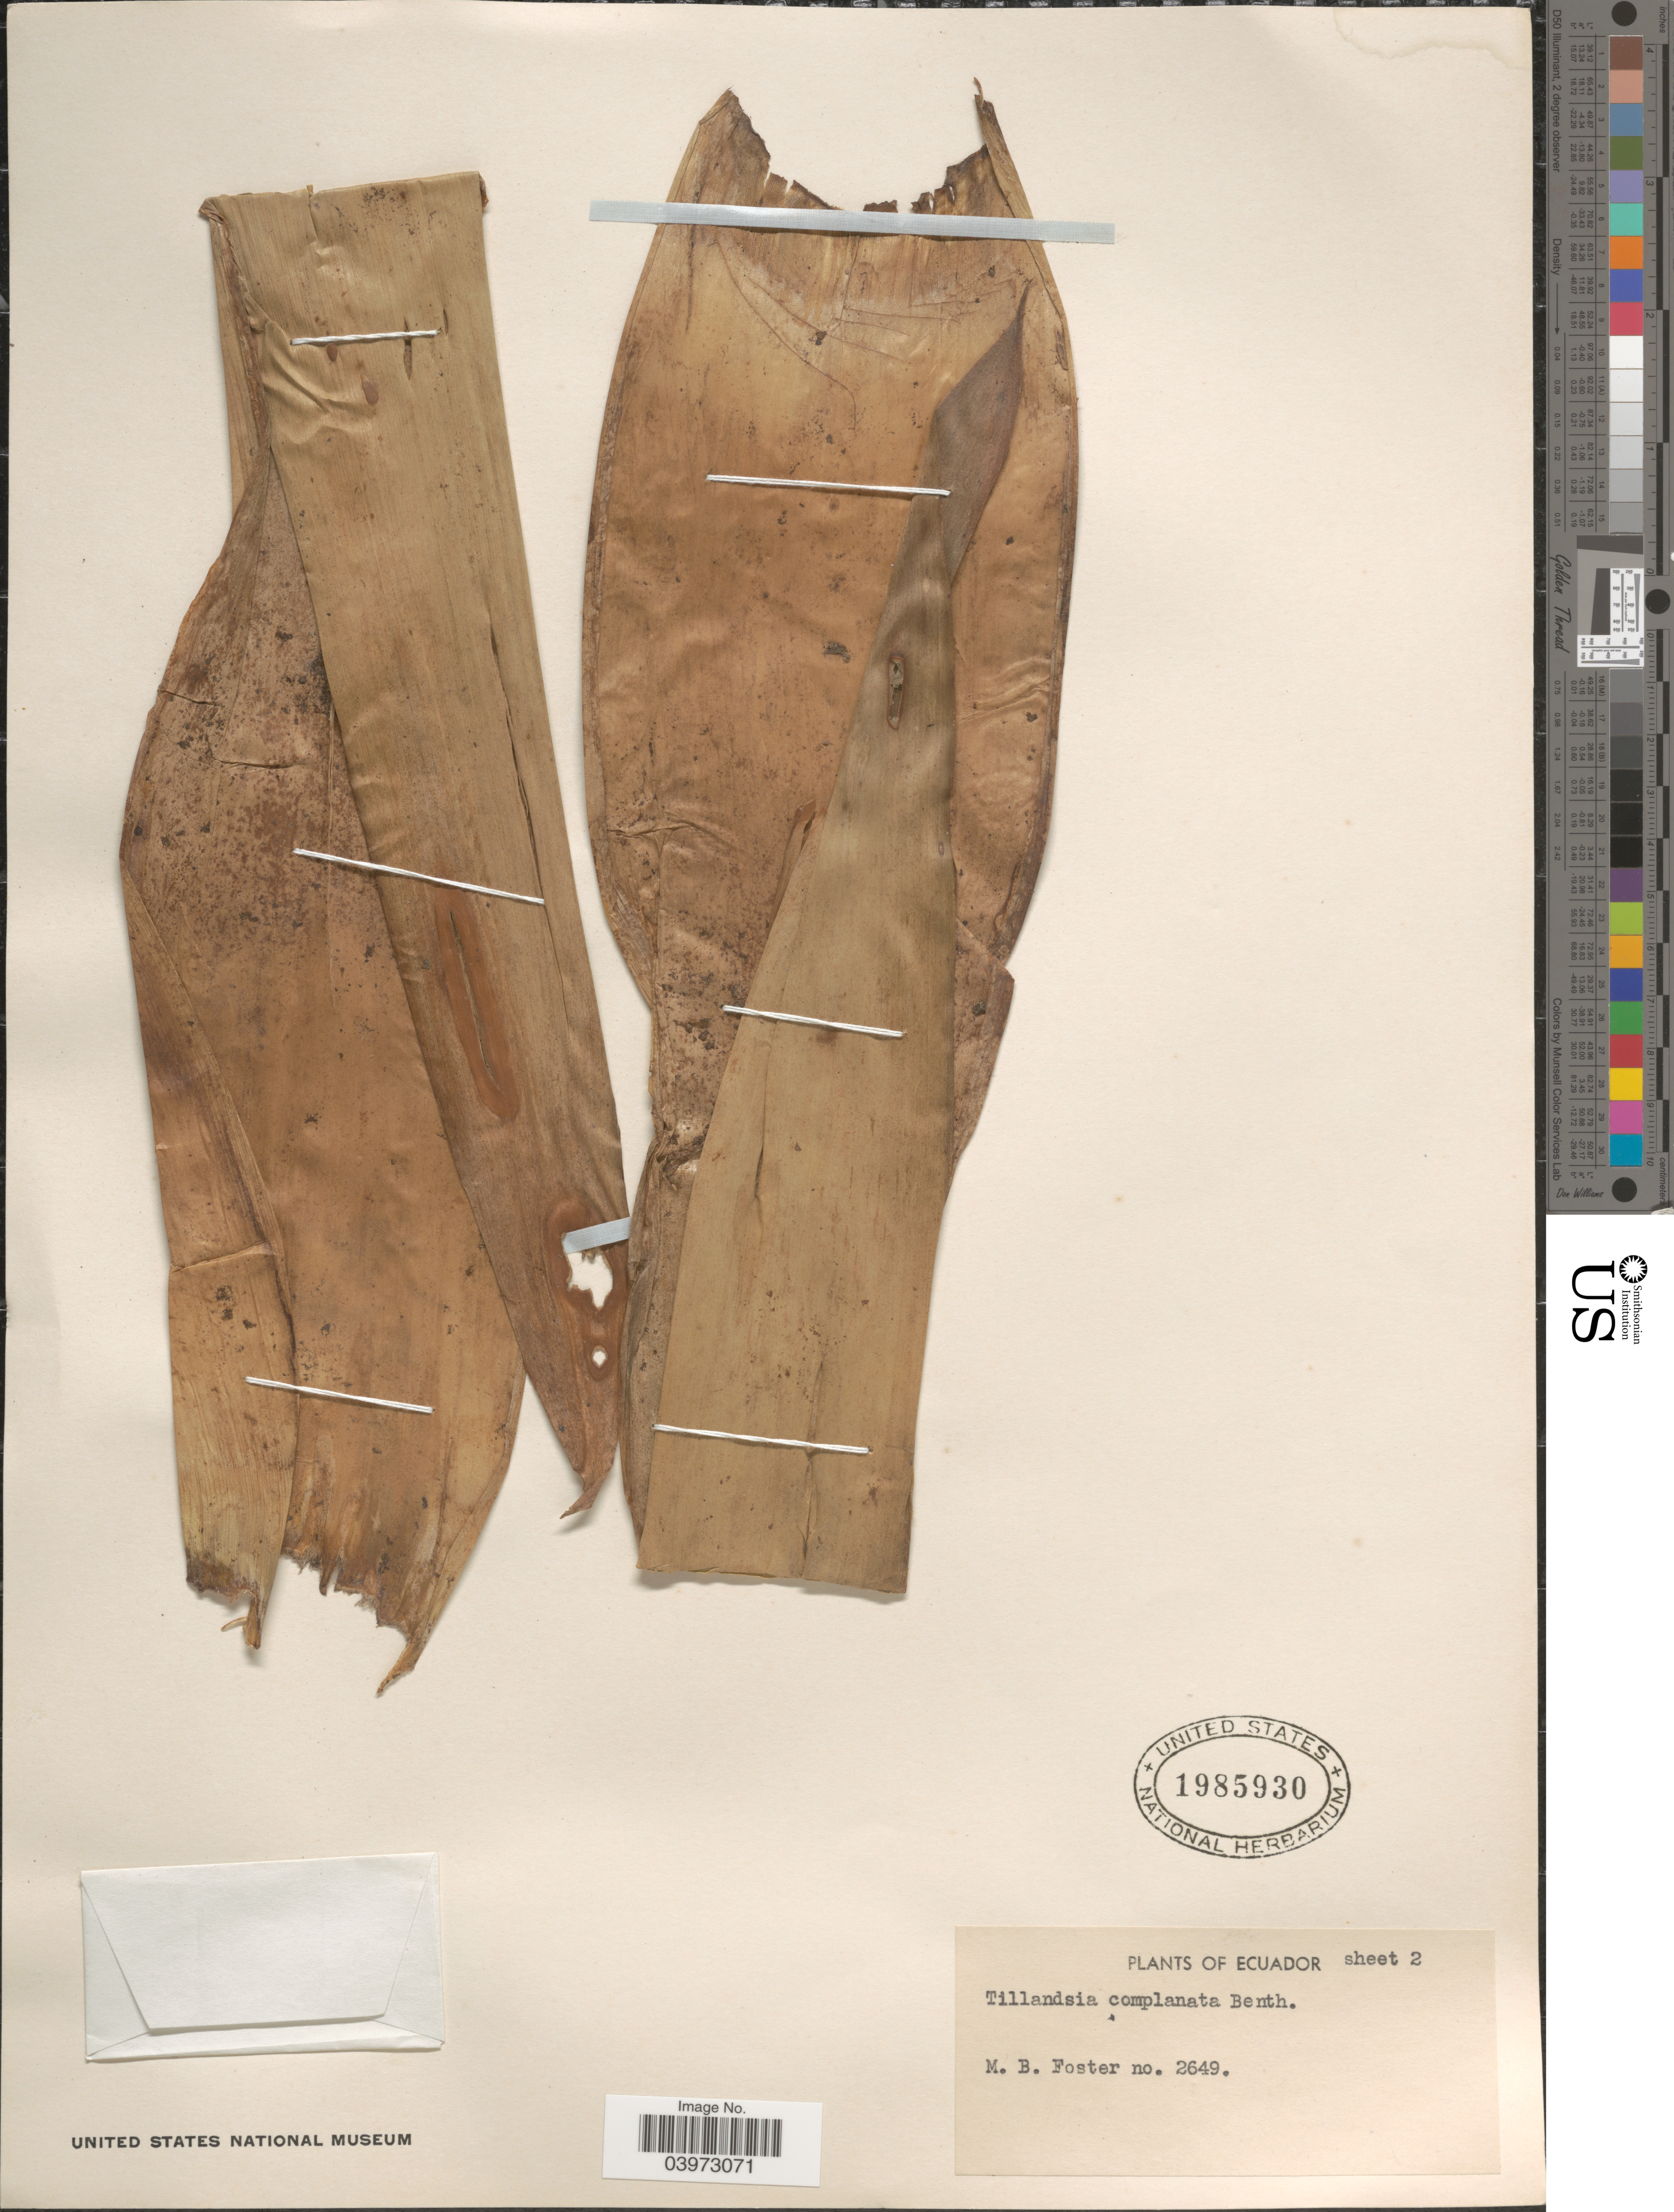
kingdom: Plantae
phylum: Tracheophyta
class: Liliopsida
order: Poales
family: Bromeliaceae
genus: Tillandsia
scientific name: Tillandsia complanata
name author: Benth.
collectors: M. B. Foster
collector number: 2649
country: Ecuador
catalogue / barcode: US 1985930